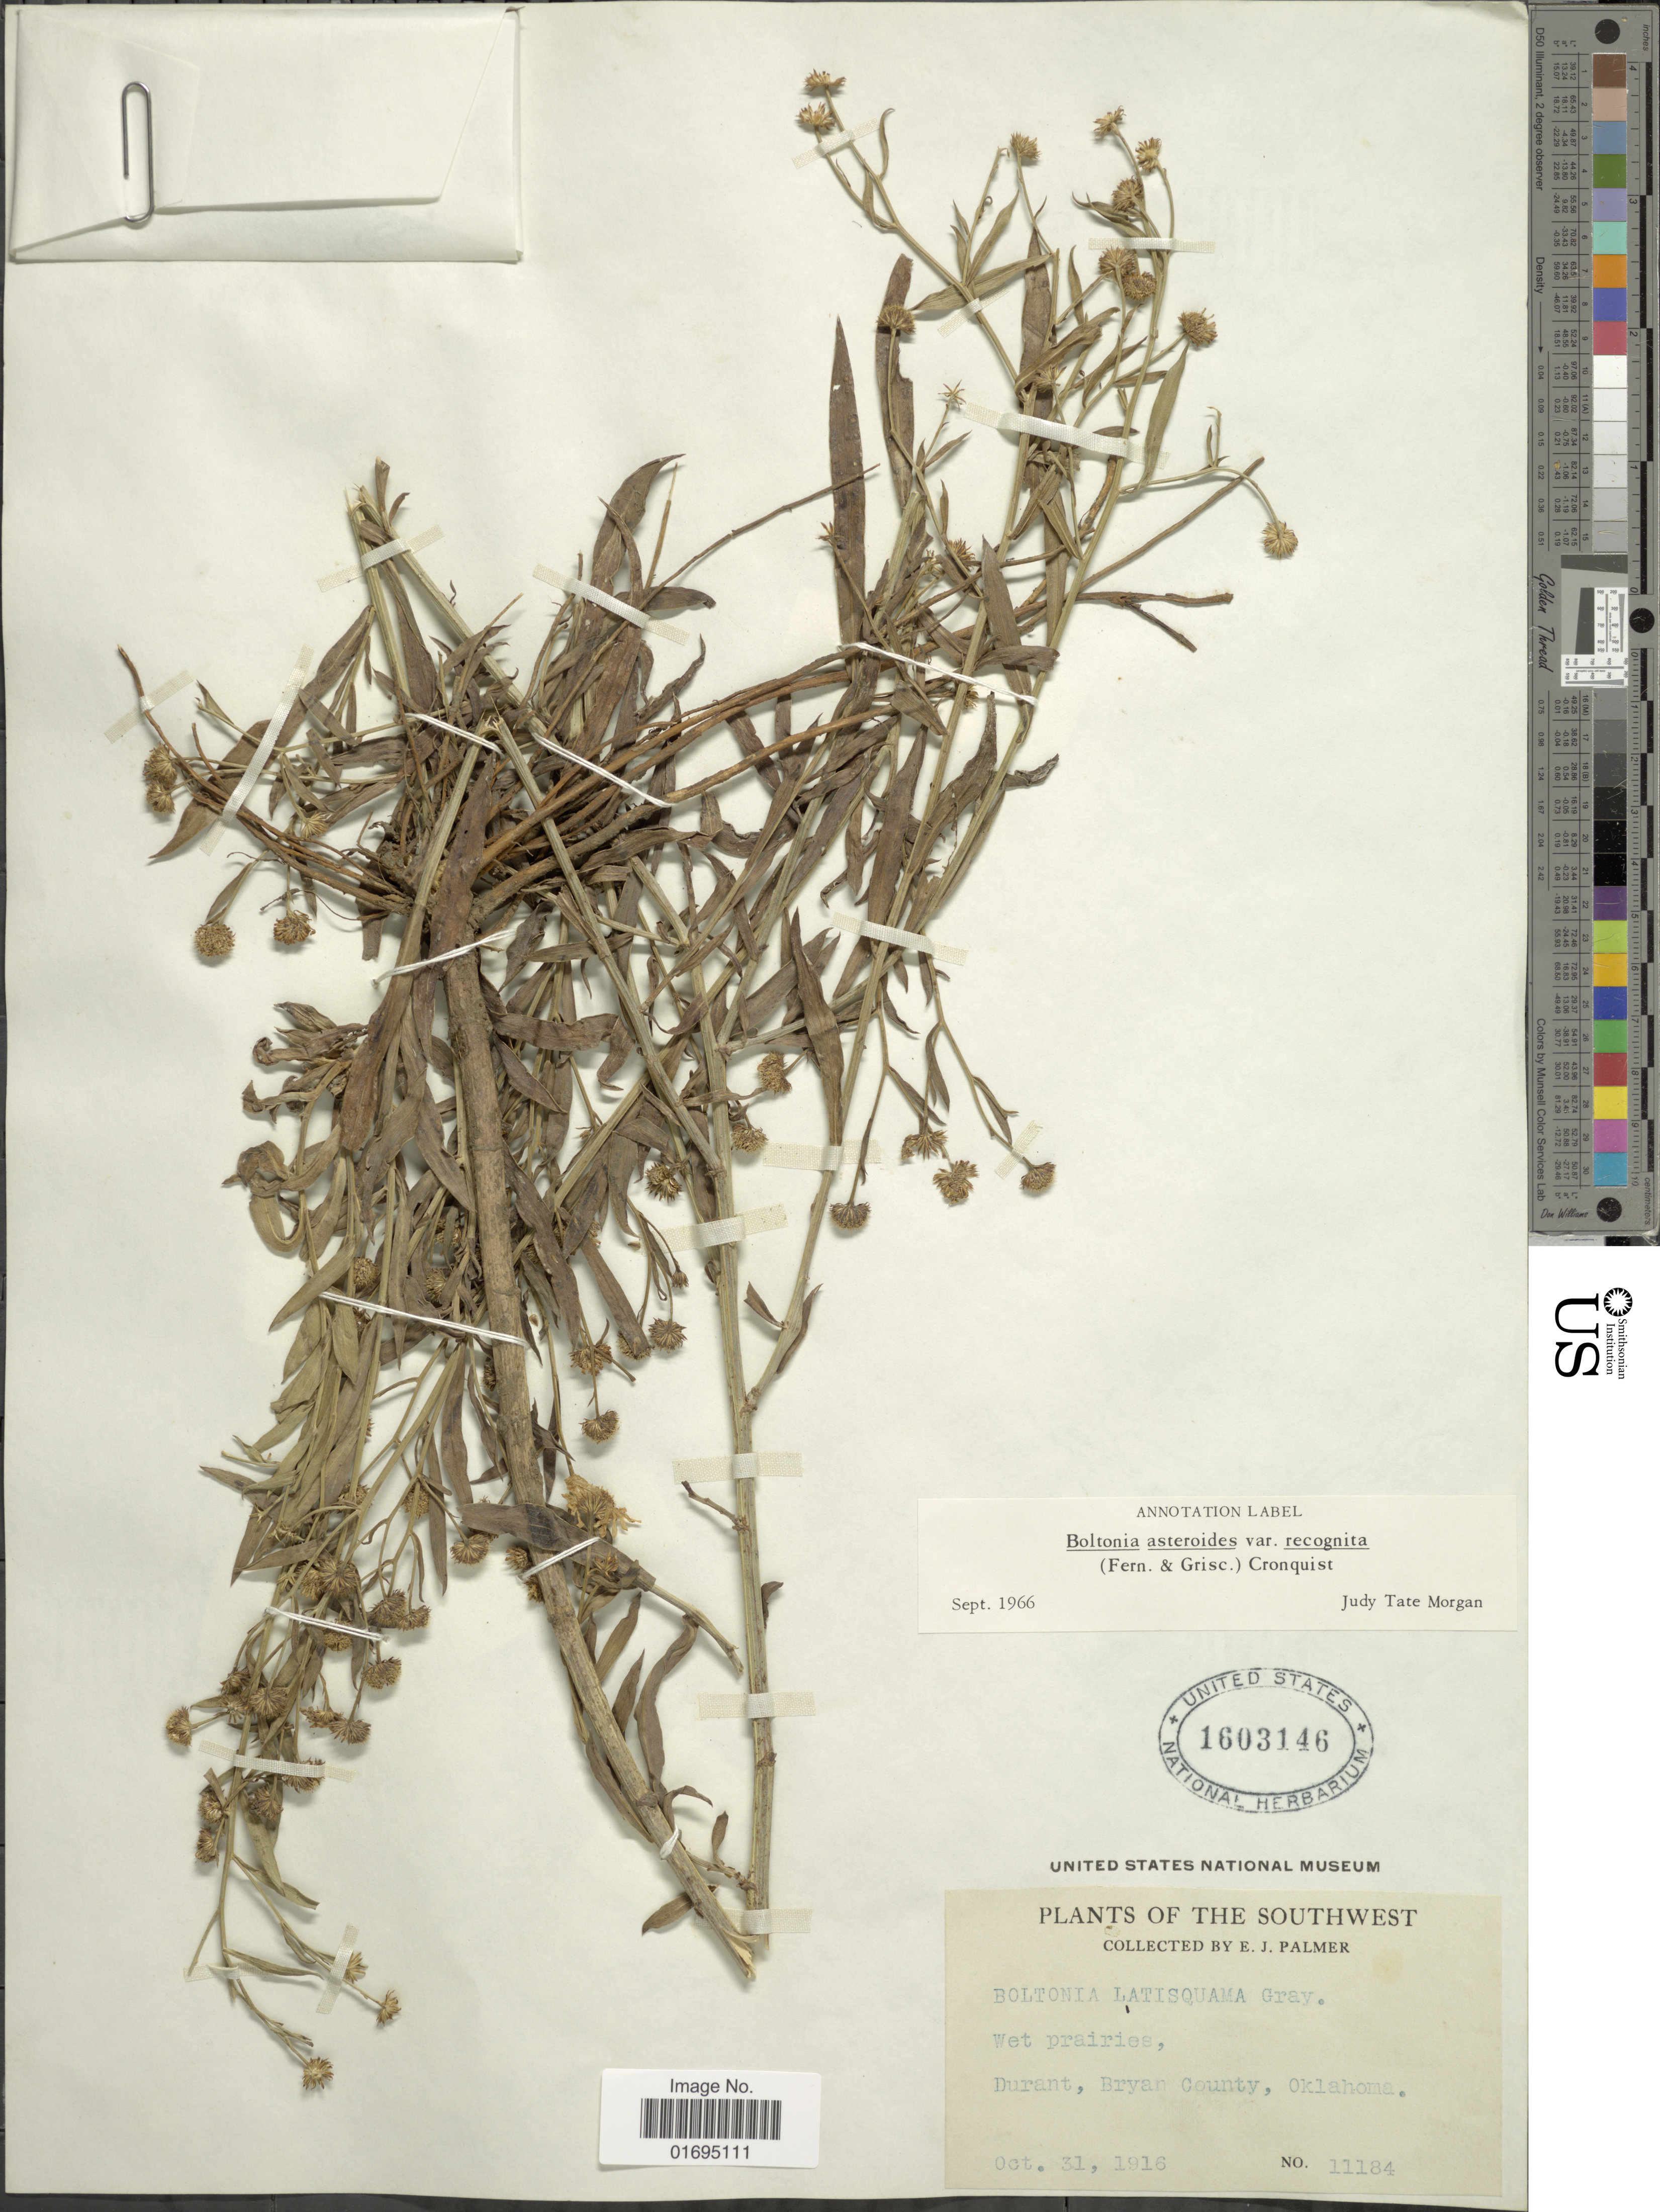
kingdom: Plantae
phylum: Tracheophyta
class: Magnoliopsida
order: Asterales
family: Asteraceae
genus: Boltonia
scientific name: Boltonia asteroides var. recognita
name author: (Fernald & Griscom) Cronq.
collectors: E. J. Palmer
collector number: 11184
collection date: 1916-10-31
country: United States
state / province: Oklahoma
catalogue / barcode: US 1603146